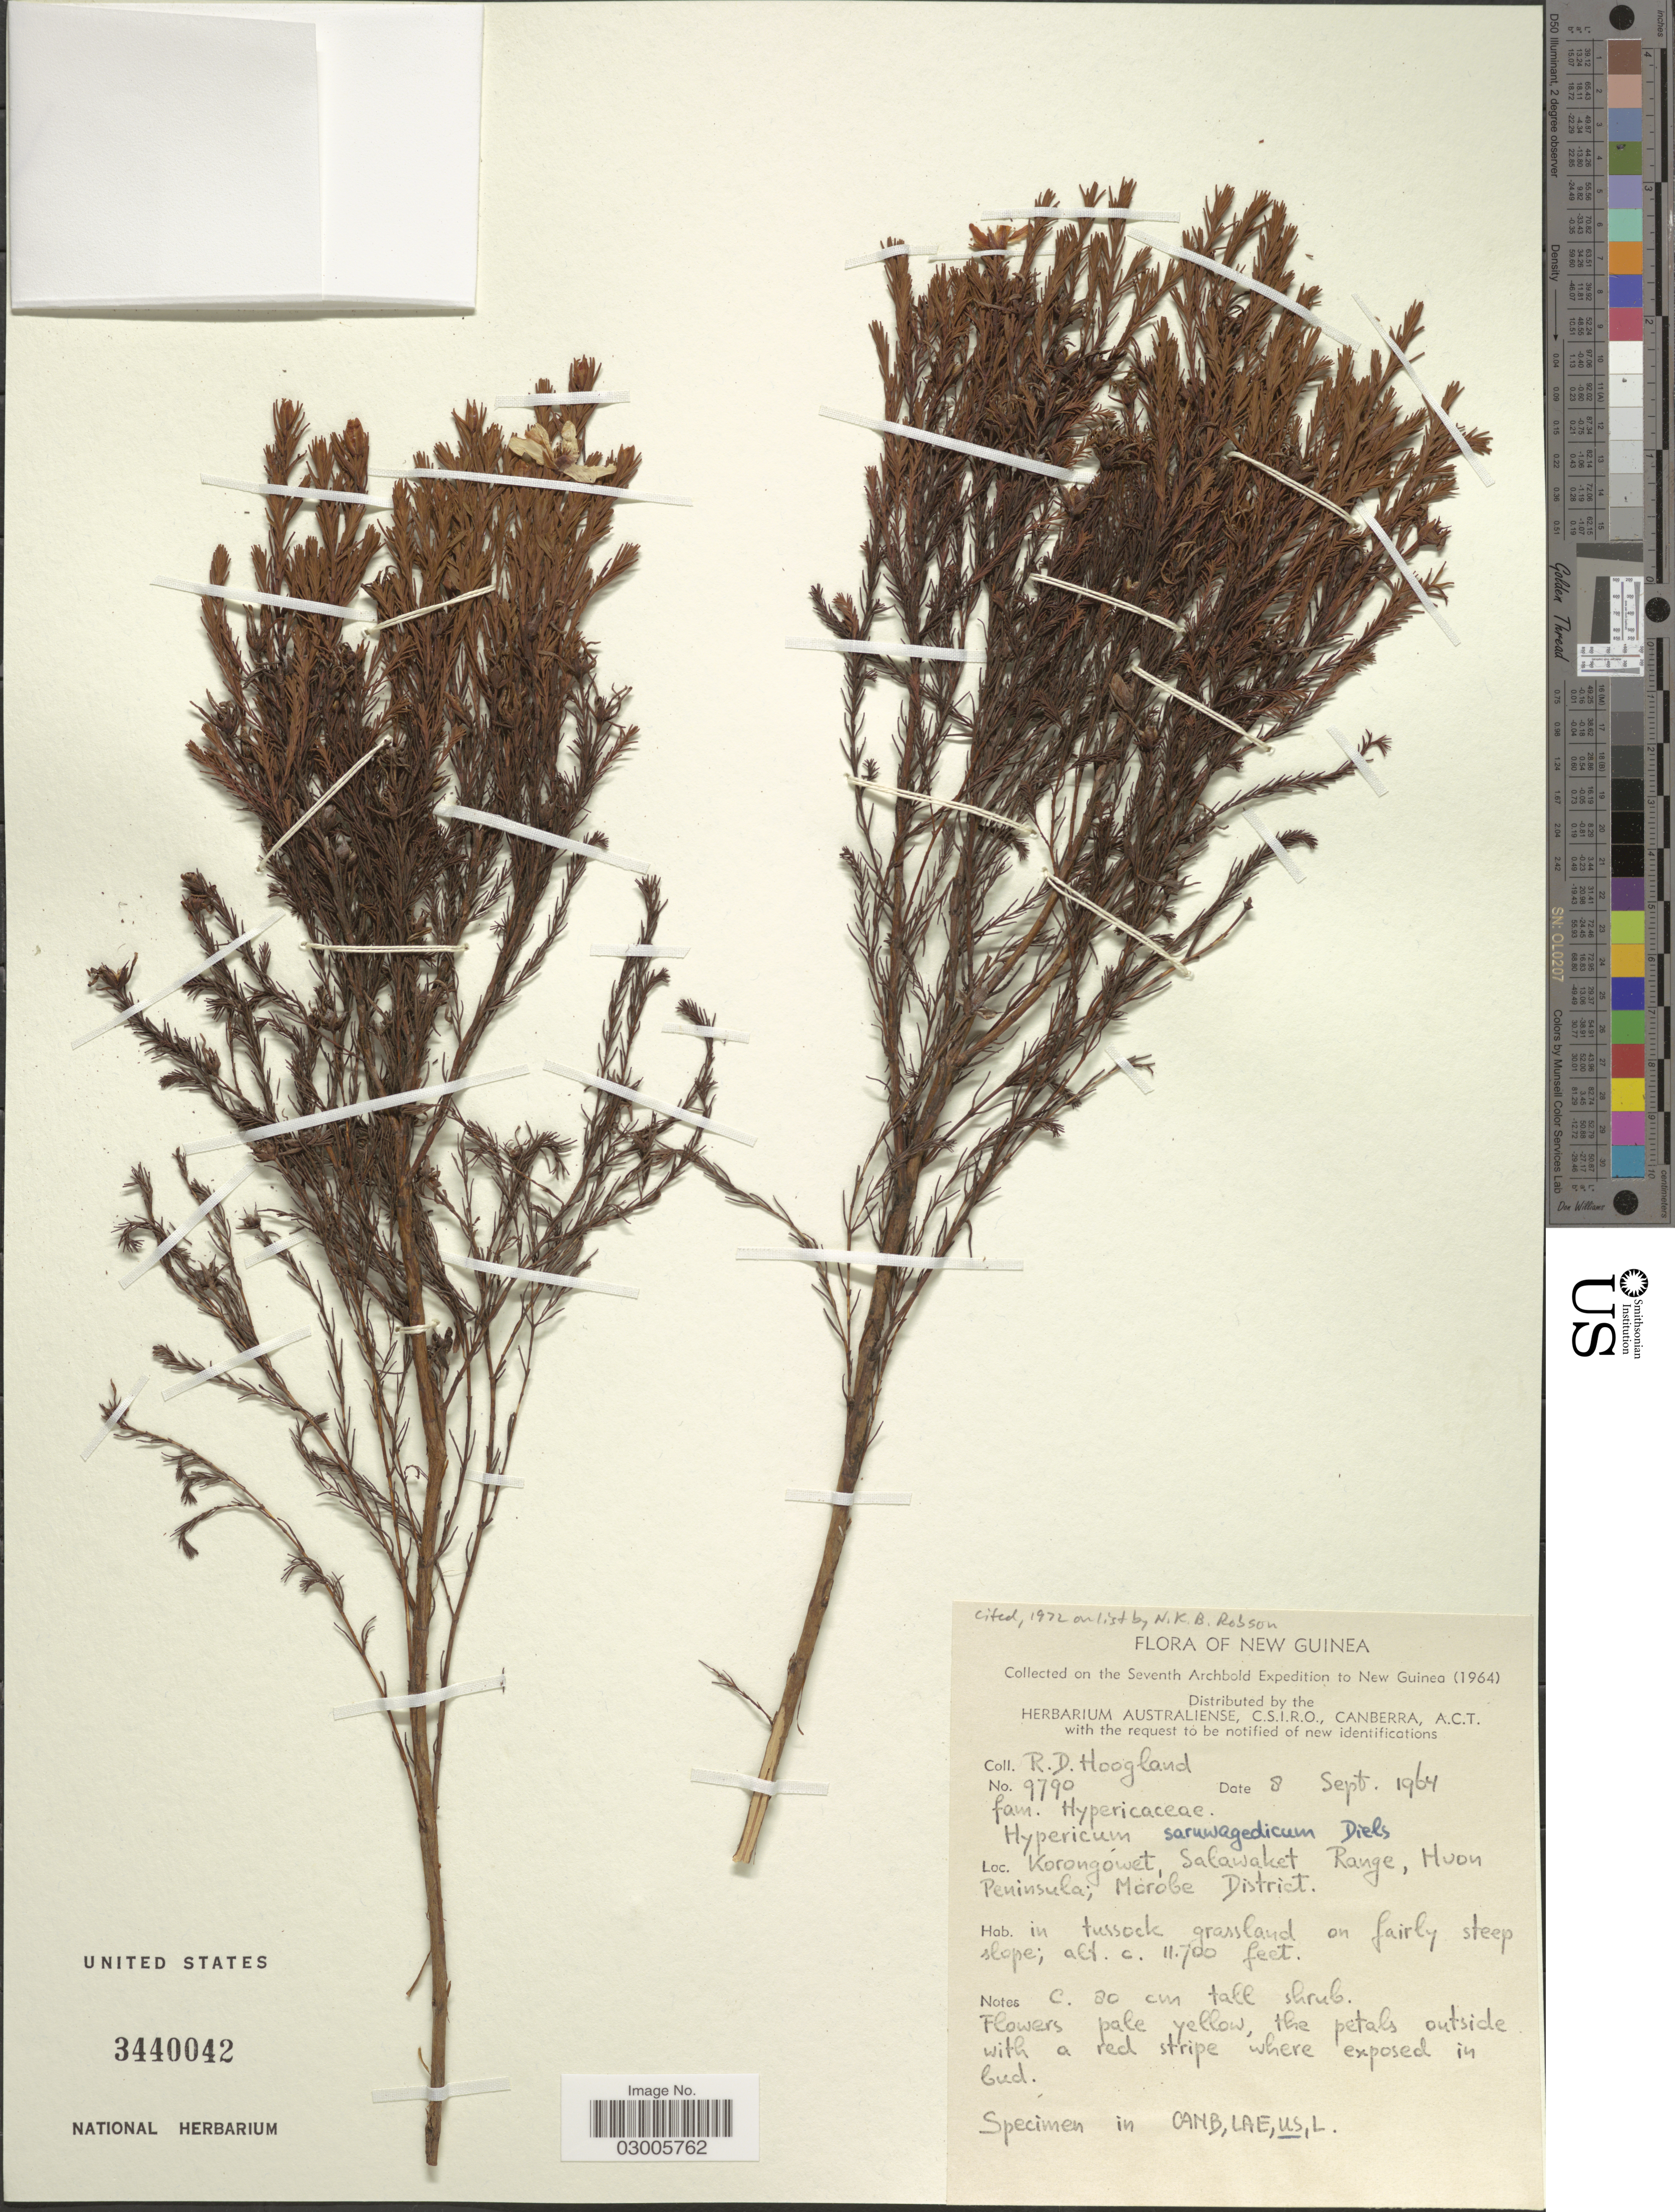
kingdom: Plantae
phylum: Tracheophyta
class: Magnoliopsida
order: Malpighiales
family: Hypericaceae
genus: Hypericum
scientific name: Hypericum saruwagedicum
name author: Diels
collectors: R. D. Hoogland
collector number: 9790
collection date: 1964-09-08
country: Papua New Guinea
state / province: Morobe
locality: New Guinea, Korongowet, Salawaket Range, Huon Peninsula; Morobe District.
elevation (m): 3566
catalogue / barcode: US 3440042